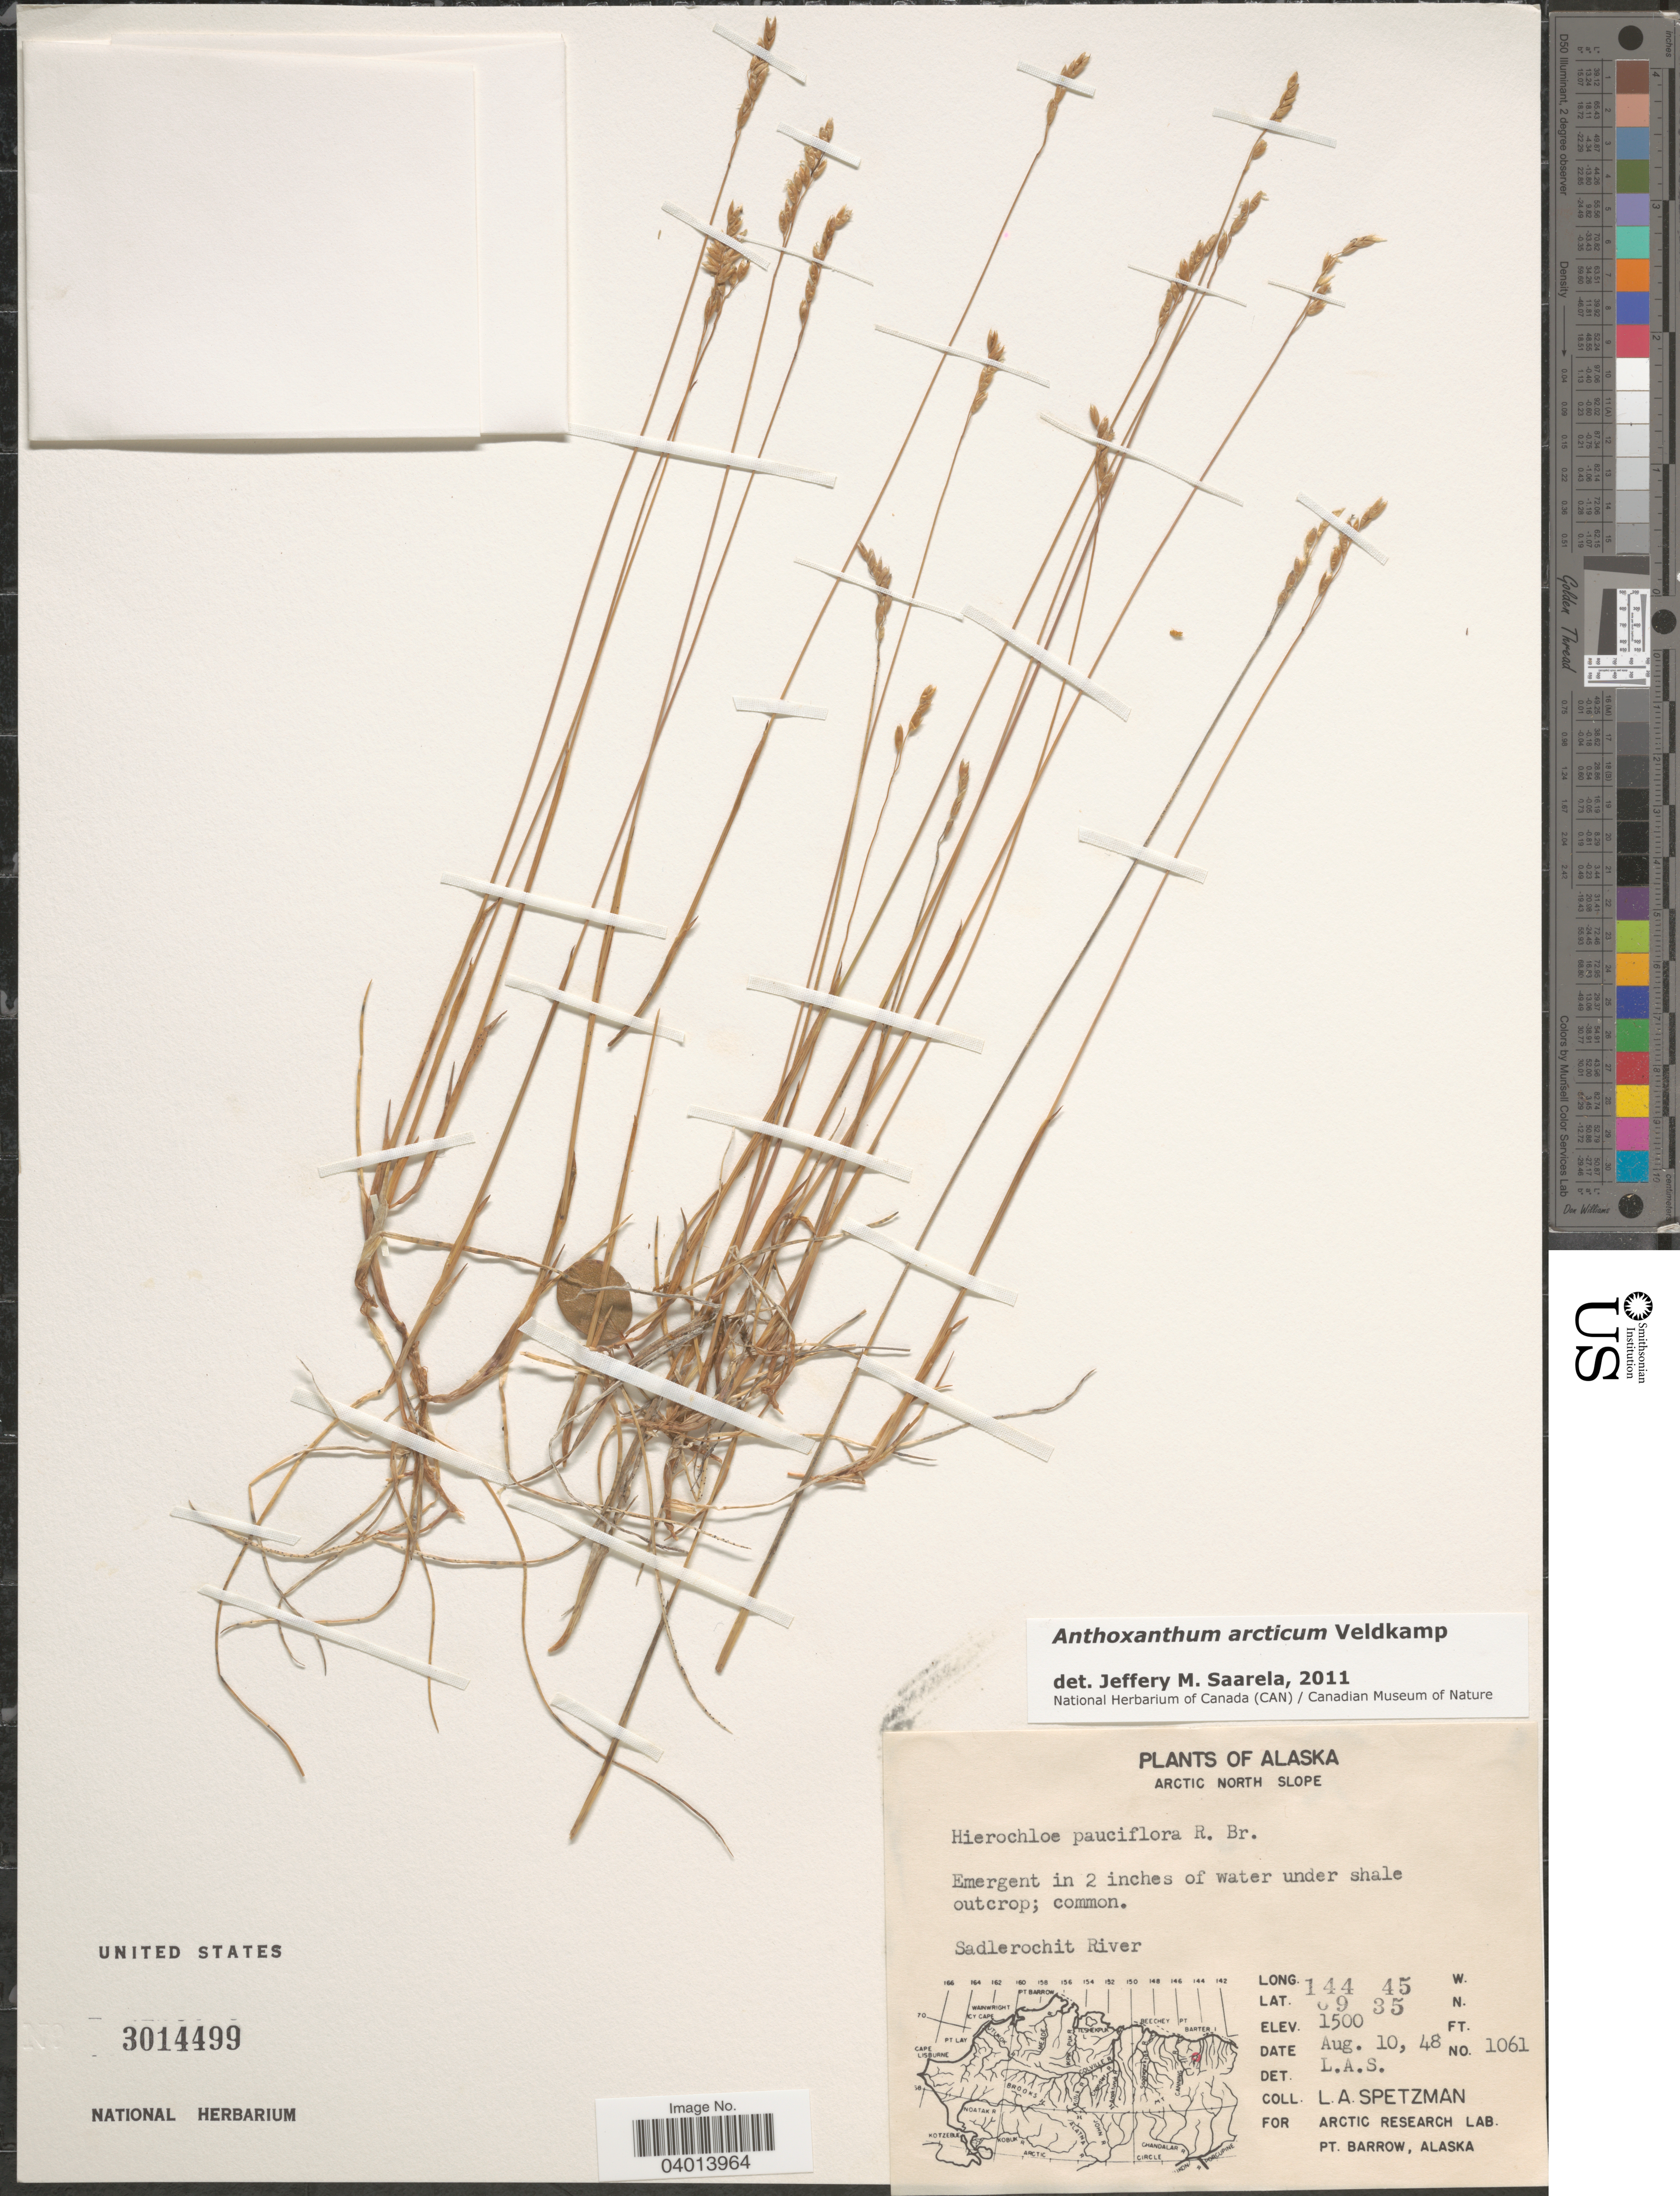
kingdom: Plantae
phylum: Tracheophyta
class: Liliopsida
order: Poales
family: Poaceae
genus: Anthoxanthum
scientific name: Anthoxanthum arcticum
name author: Veldkamp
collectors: L. Spetzman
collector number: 1061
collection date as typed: Transcribed d/m/y: 10/8/48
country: United States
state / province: Alaska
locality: Arctic North Slope. Sadlerochit River.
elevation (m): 457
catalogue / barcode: US 3014499